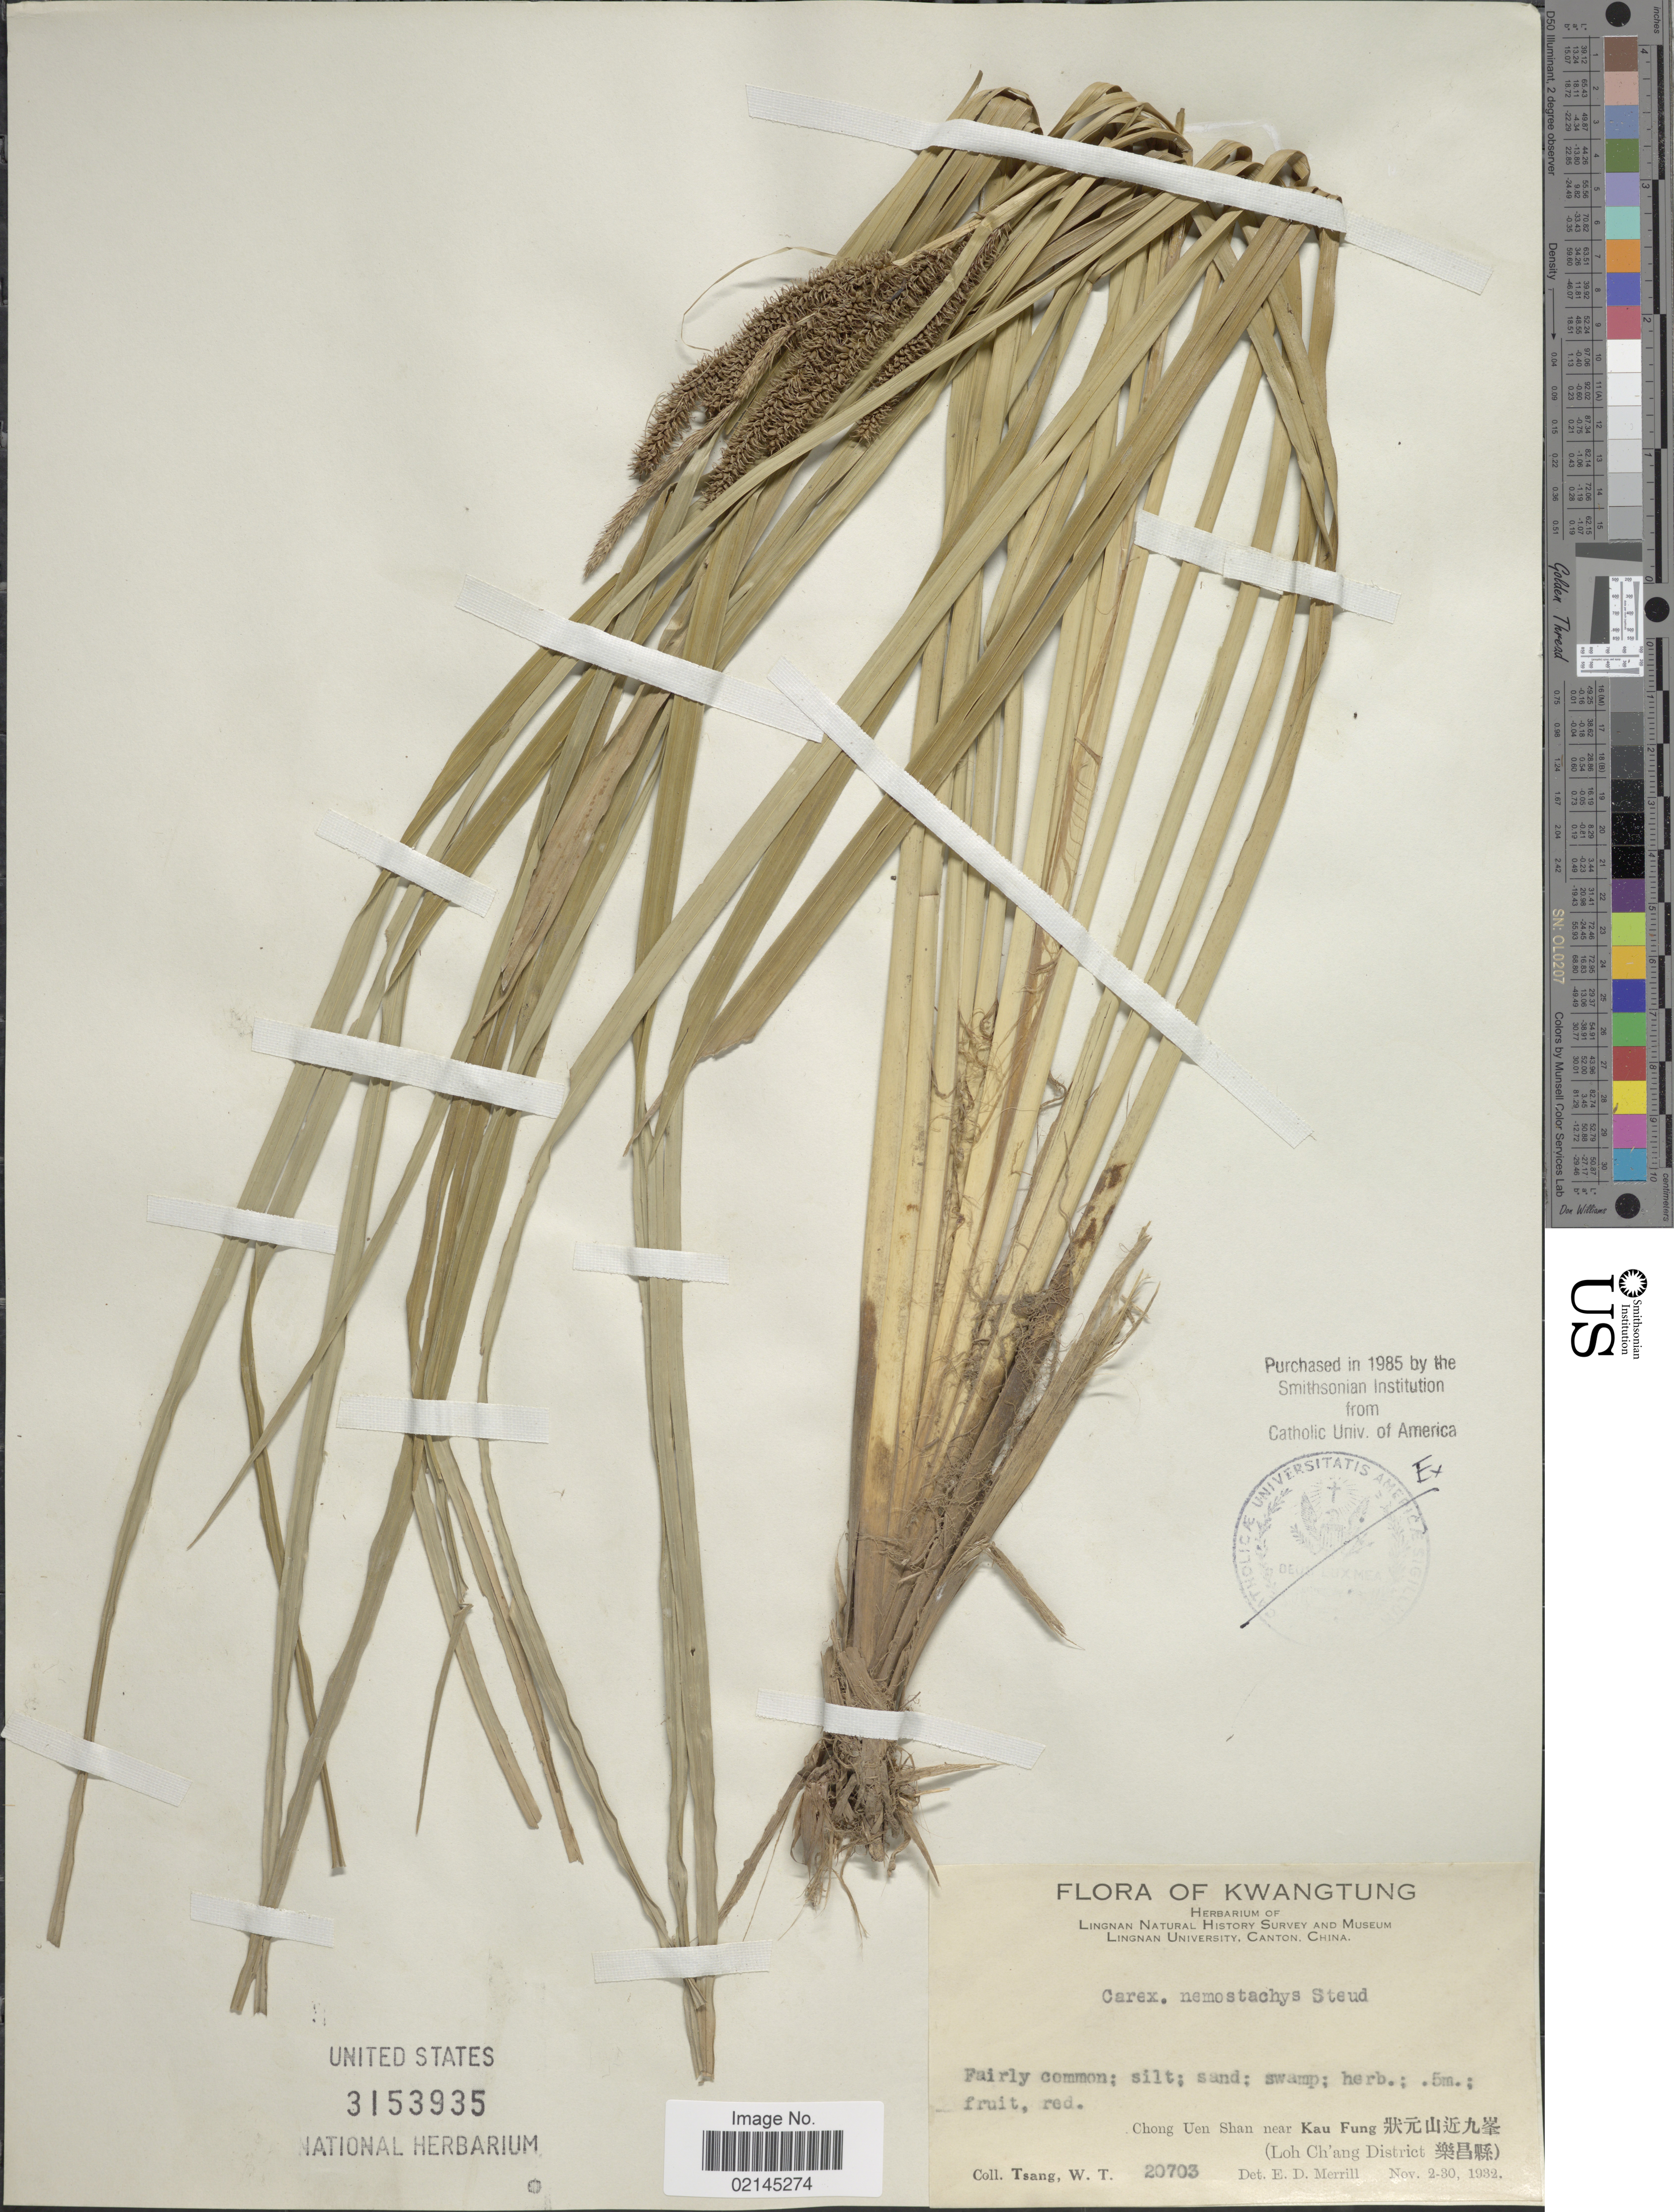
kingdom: Plantae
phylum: Tracheophyta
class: Liliopsida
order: Poales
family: Cyperaceae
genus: Carex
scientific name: Carex nemostachys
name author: Steud.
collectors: W. T. Tsang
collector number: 20703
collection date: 1932-11-02/1932-11-30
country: China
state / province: Guangdong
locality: Kwangtung. Chong Uen Shan near Kau Fung. (Loh Ch'ang District)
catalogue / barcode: US 3153935